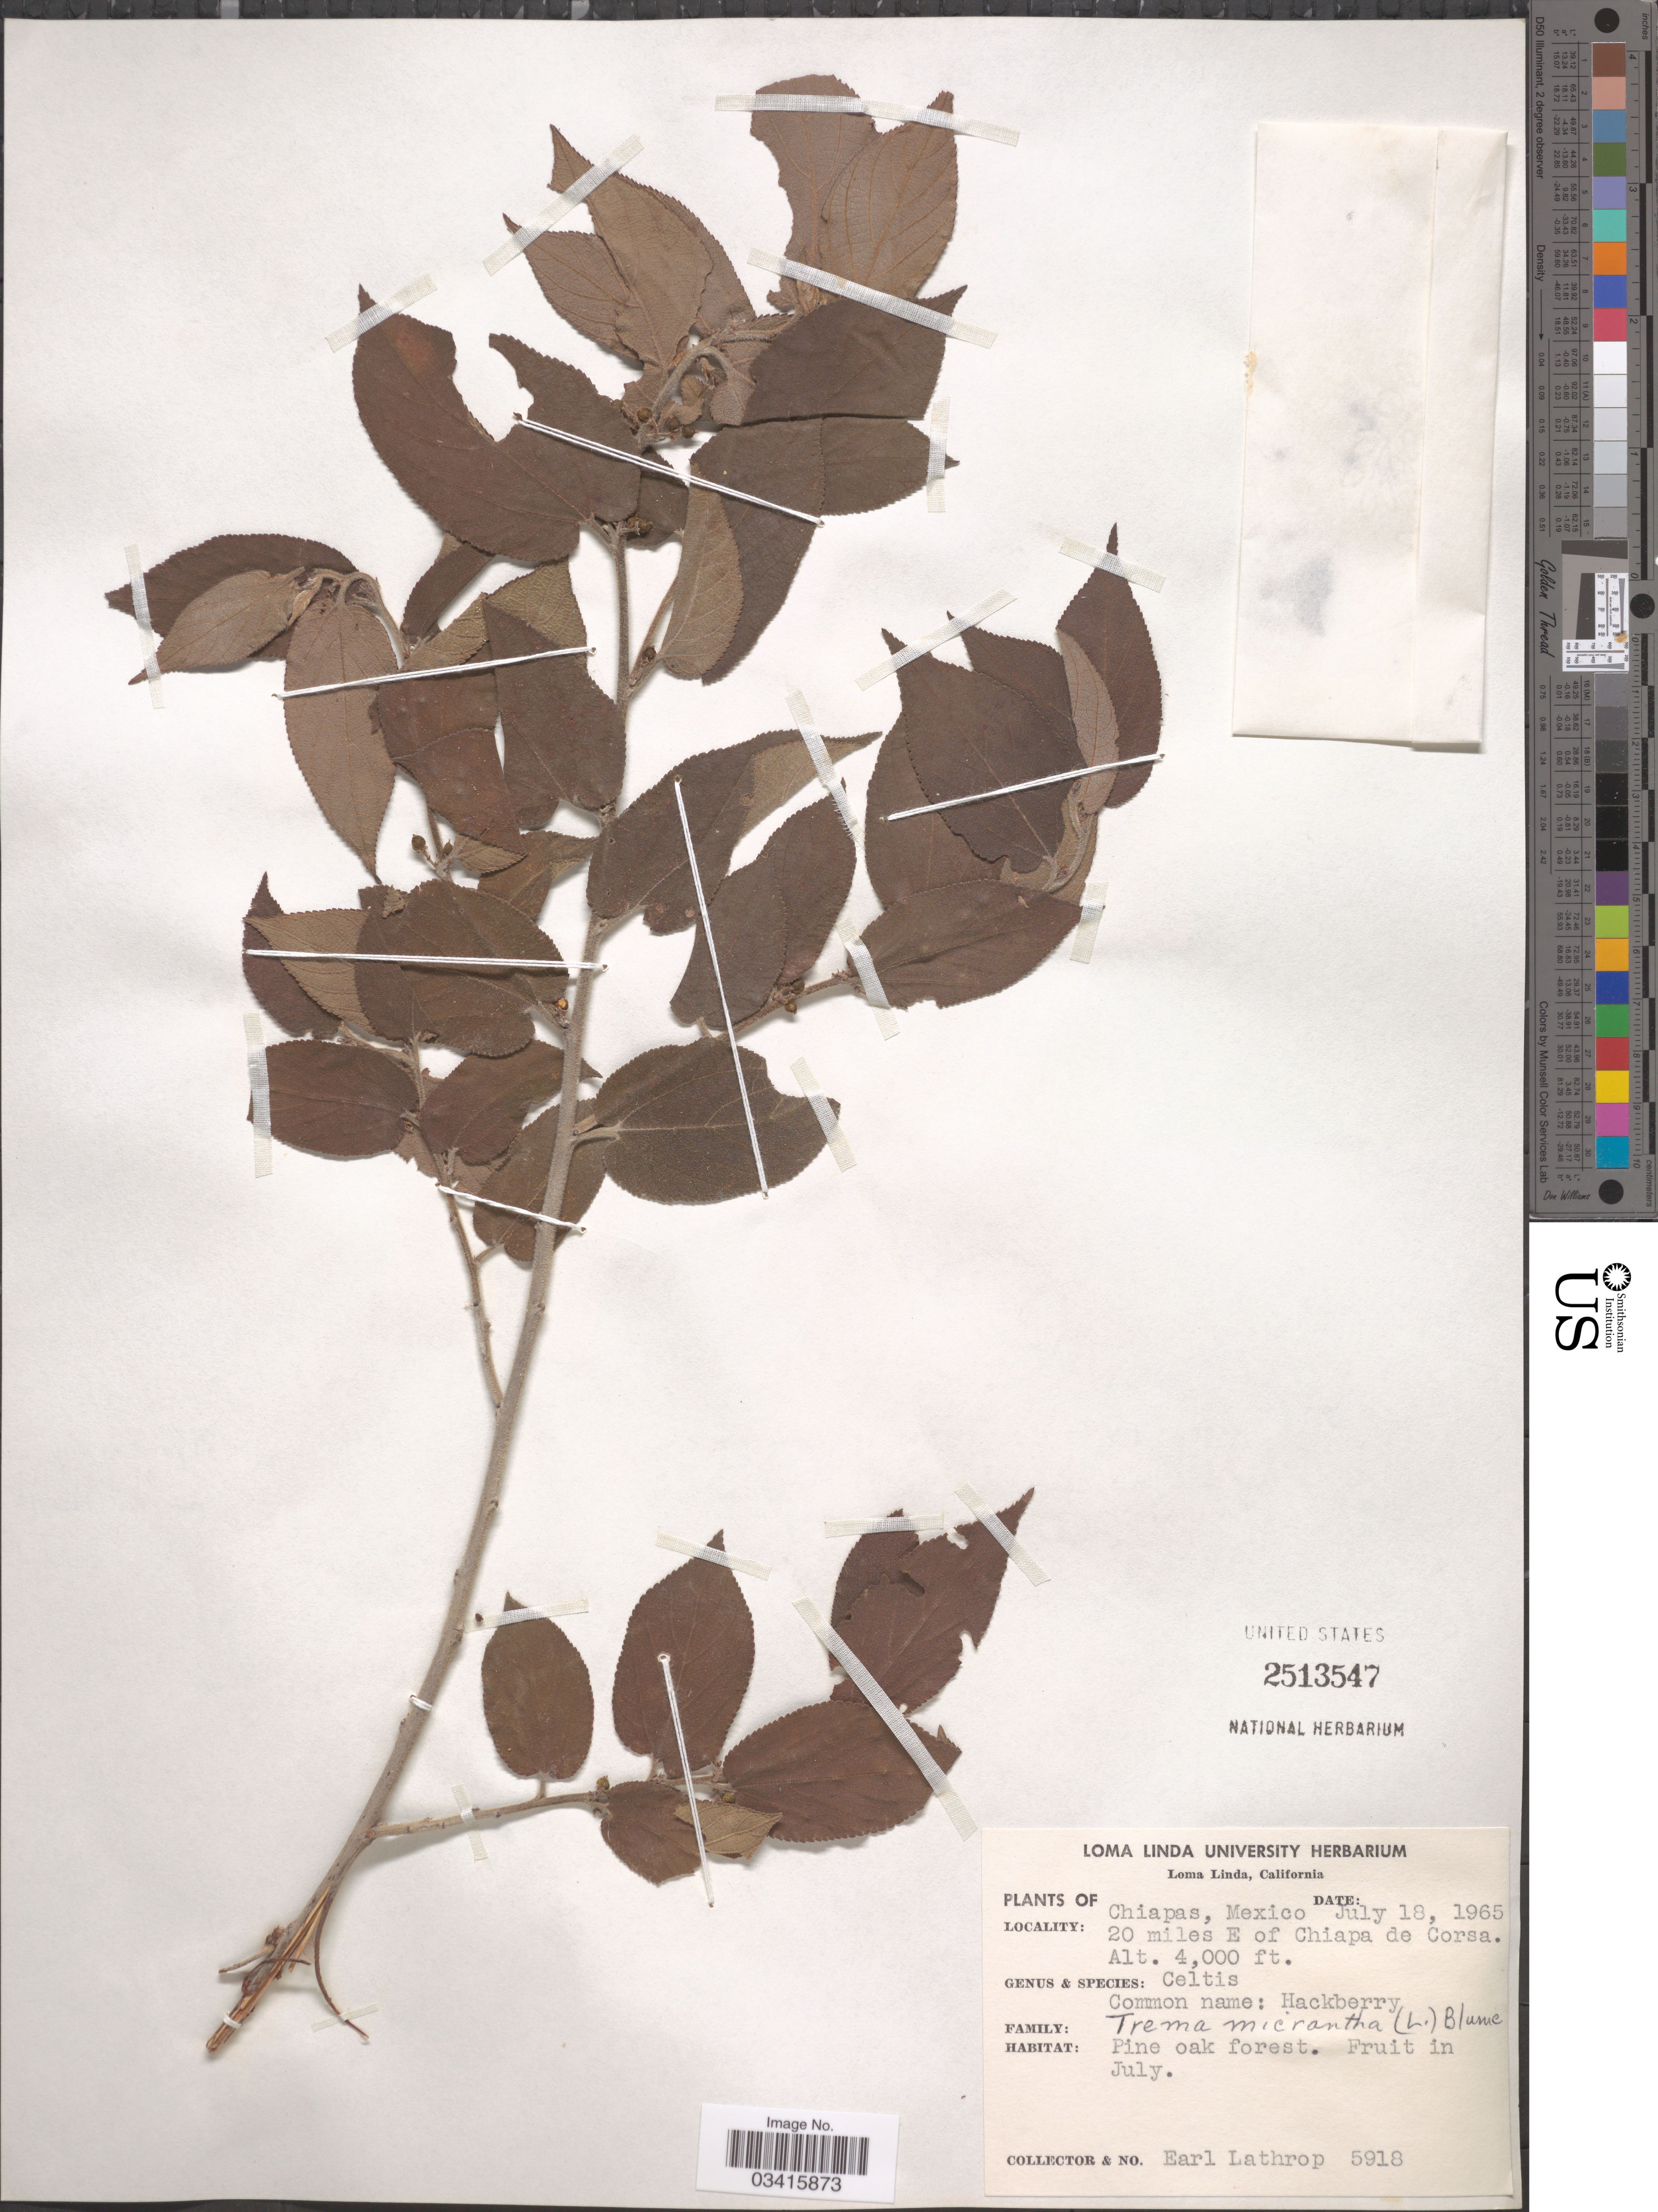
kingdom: Plantae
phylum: Tracheophyta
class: Magnoliopsida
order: Rosales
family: Cannabaceae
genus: Trema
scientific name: Trema micranthum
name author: (L.) Blume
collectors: E. W. Lathrop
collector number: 5918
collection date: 1965-07-18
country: Mexico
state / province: Chiapas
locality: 20 miles E of Chiapa de Corsa.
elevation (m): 1219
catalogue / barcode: US 2513547